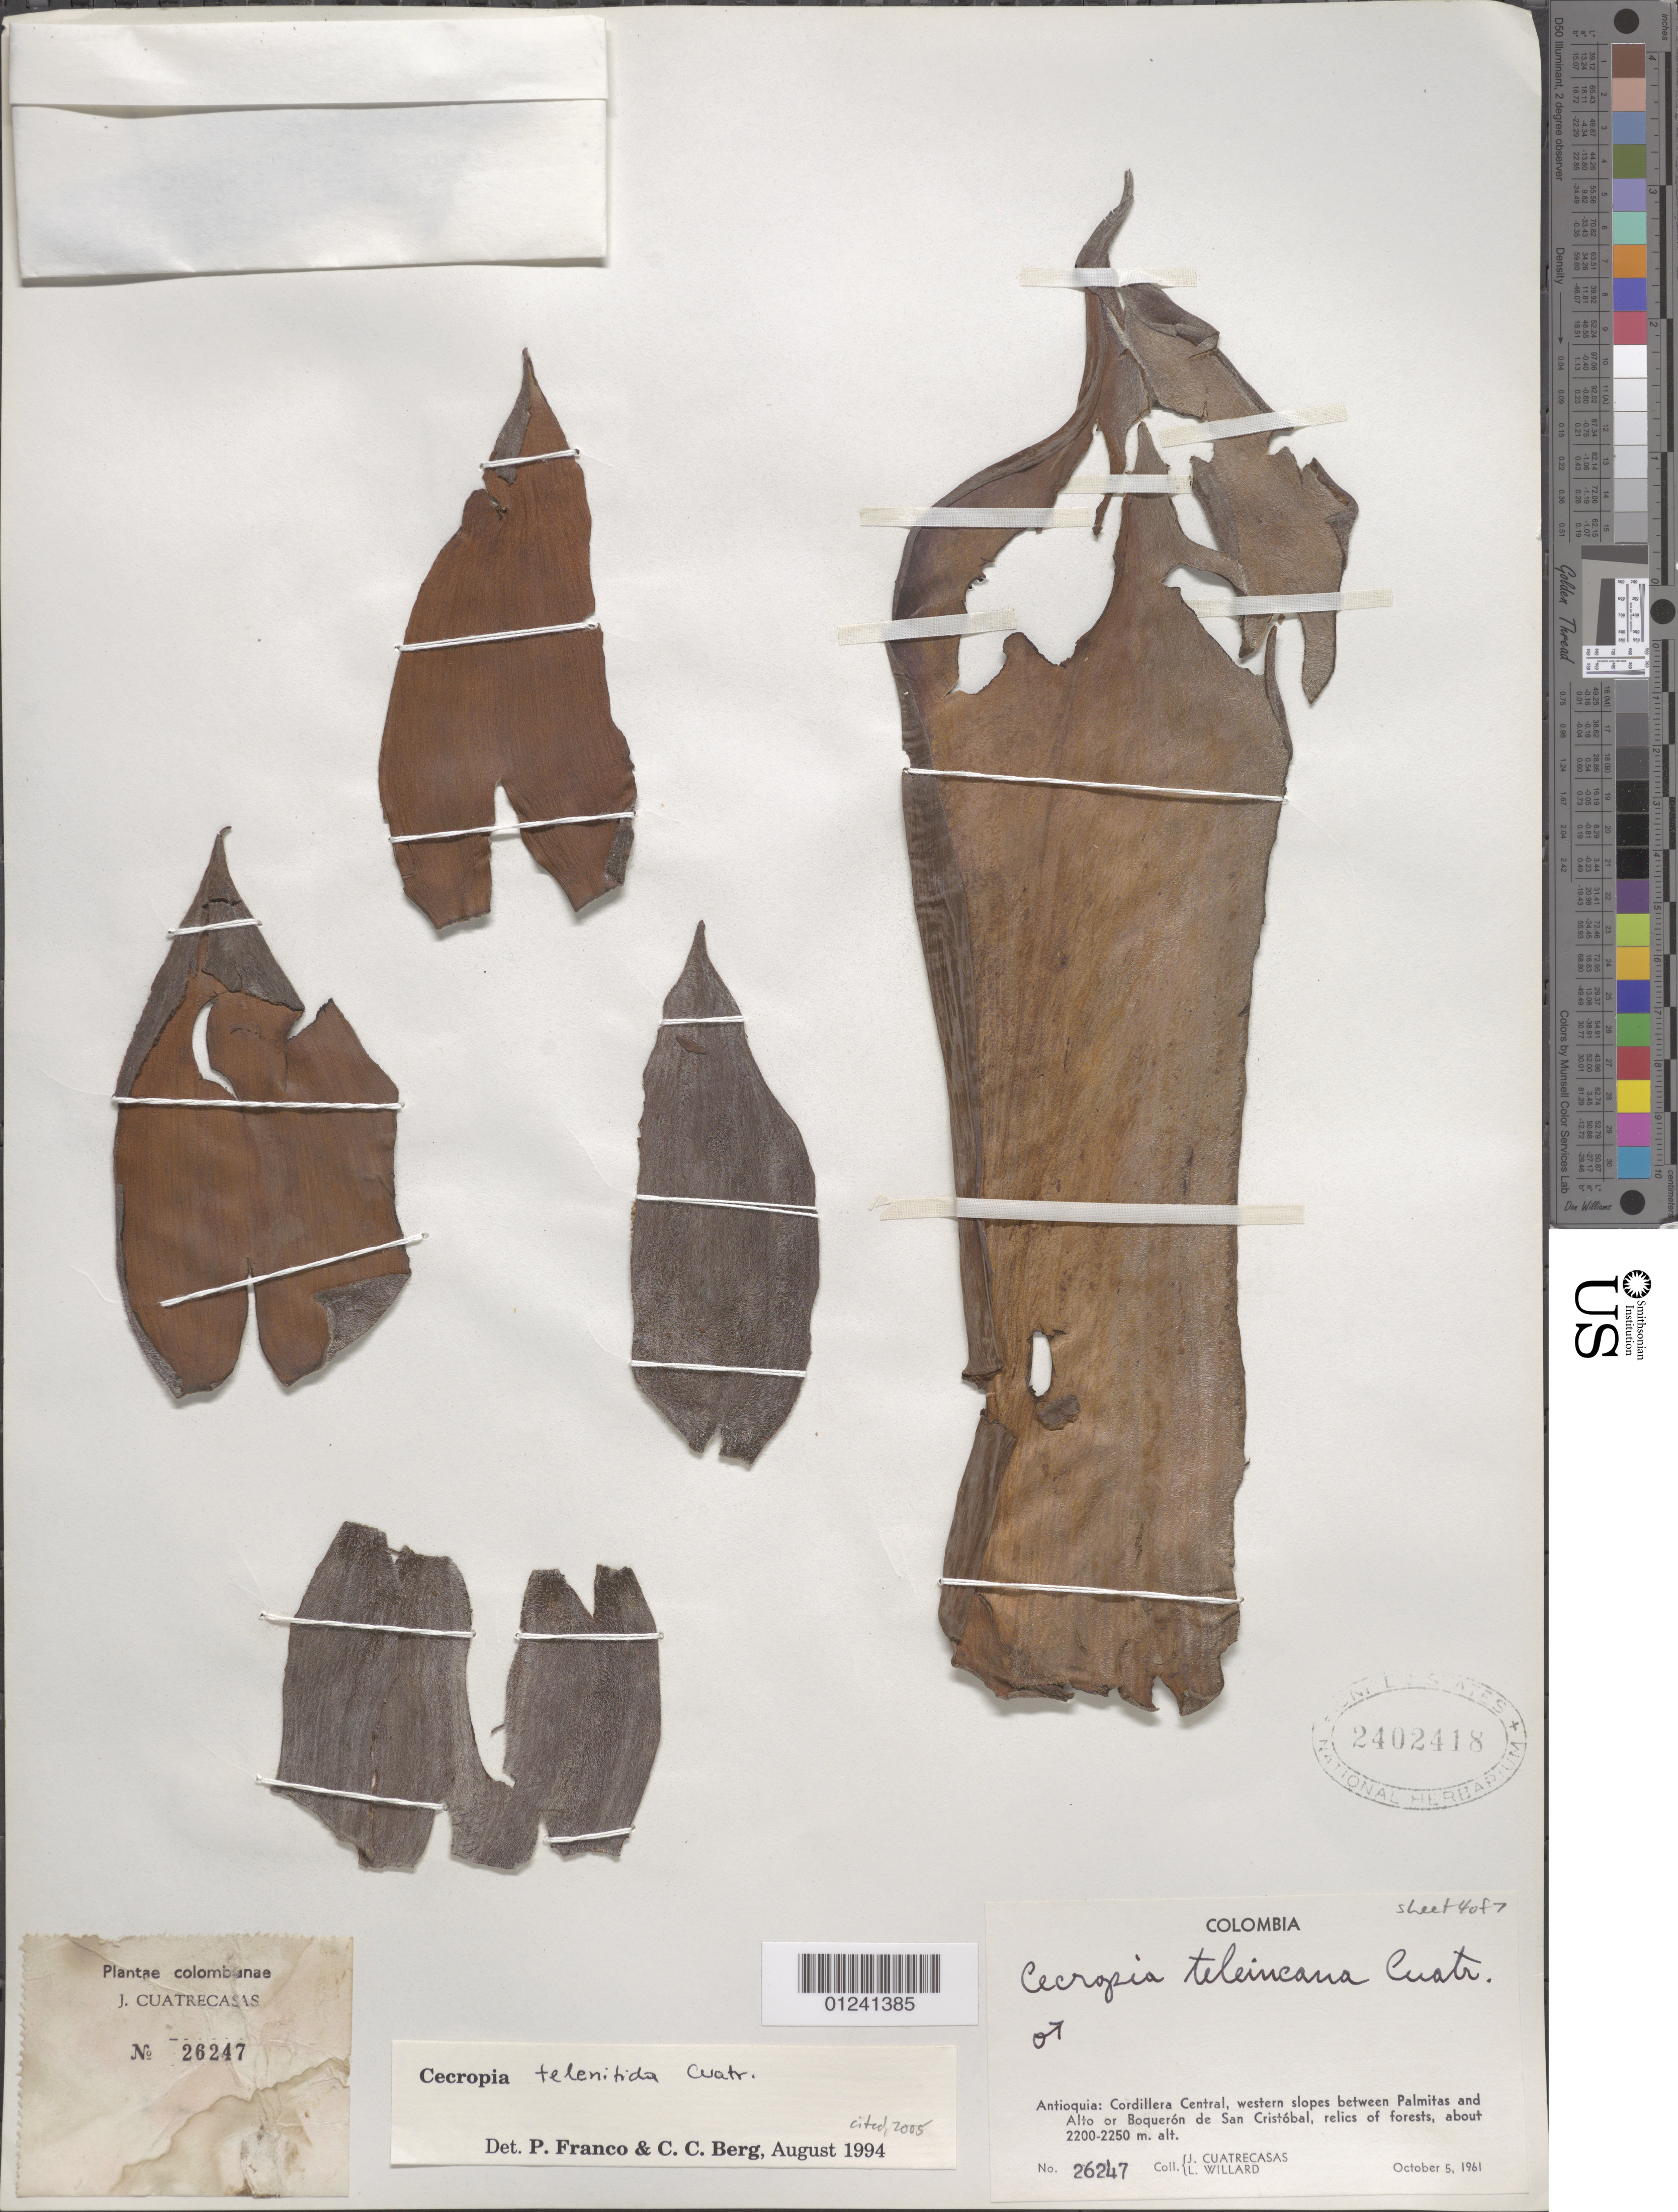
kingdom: Plantae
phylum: Tracheophyta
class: Magnoliopsida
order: Rosales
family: Urticaceae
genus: Cecropia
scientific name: Cecropia telenitida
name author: Cuatrec.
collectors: J. Cuatrecasas & L. Willard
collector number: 26247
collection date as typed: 05 Oct 1961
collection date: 1961-10-05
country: Colombia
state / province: Antioquia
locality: Cordillera Central, western slopes between Palmitas and Alto or Boqueron de San Cristobal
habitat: relics of forest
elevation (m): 2200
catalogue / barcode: US 2402418